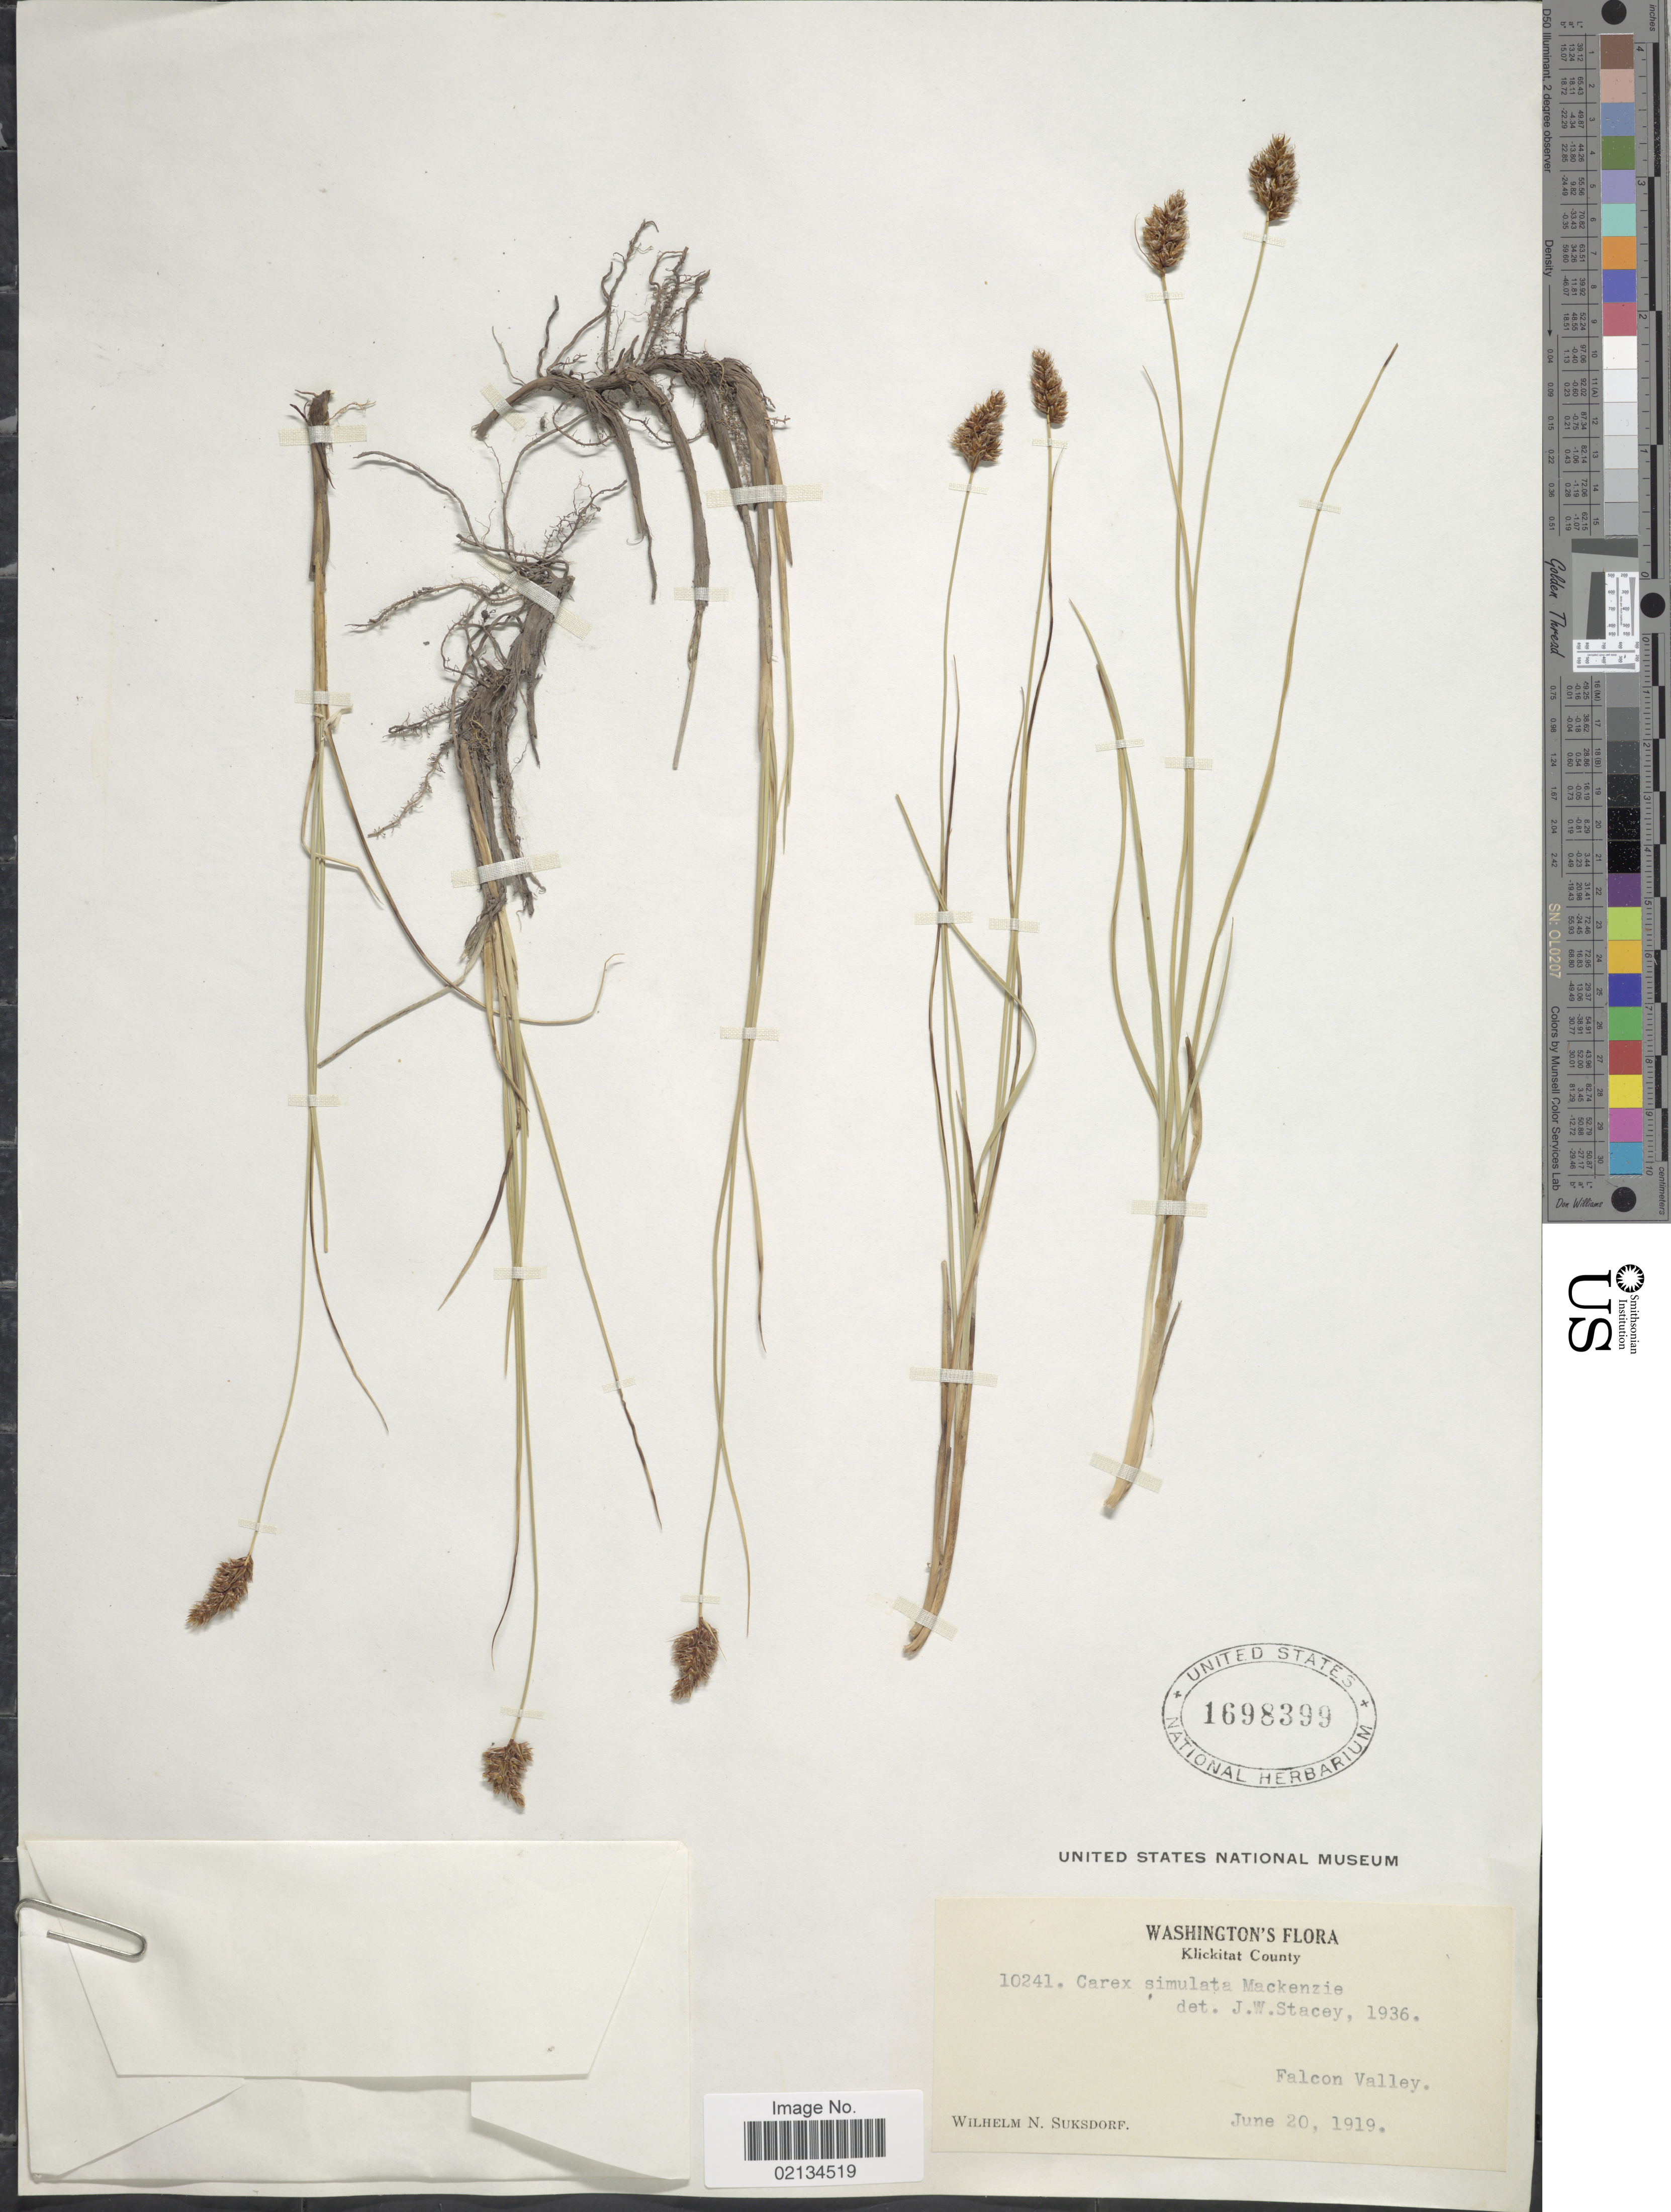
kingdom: Plantae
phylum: Tracheophyta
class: Liliopsida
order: Poales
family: Cyperaceae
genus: Carex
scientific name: Carex simulata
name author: Mack.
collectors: W. N. Suksdorf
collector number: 10241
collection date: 1919-06-20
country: United States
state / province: Washington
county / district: Klickitat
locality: Klickitat County, Falon Valley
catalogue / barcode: US 1698399